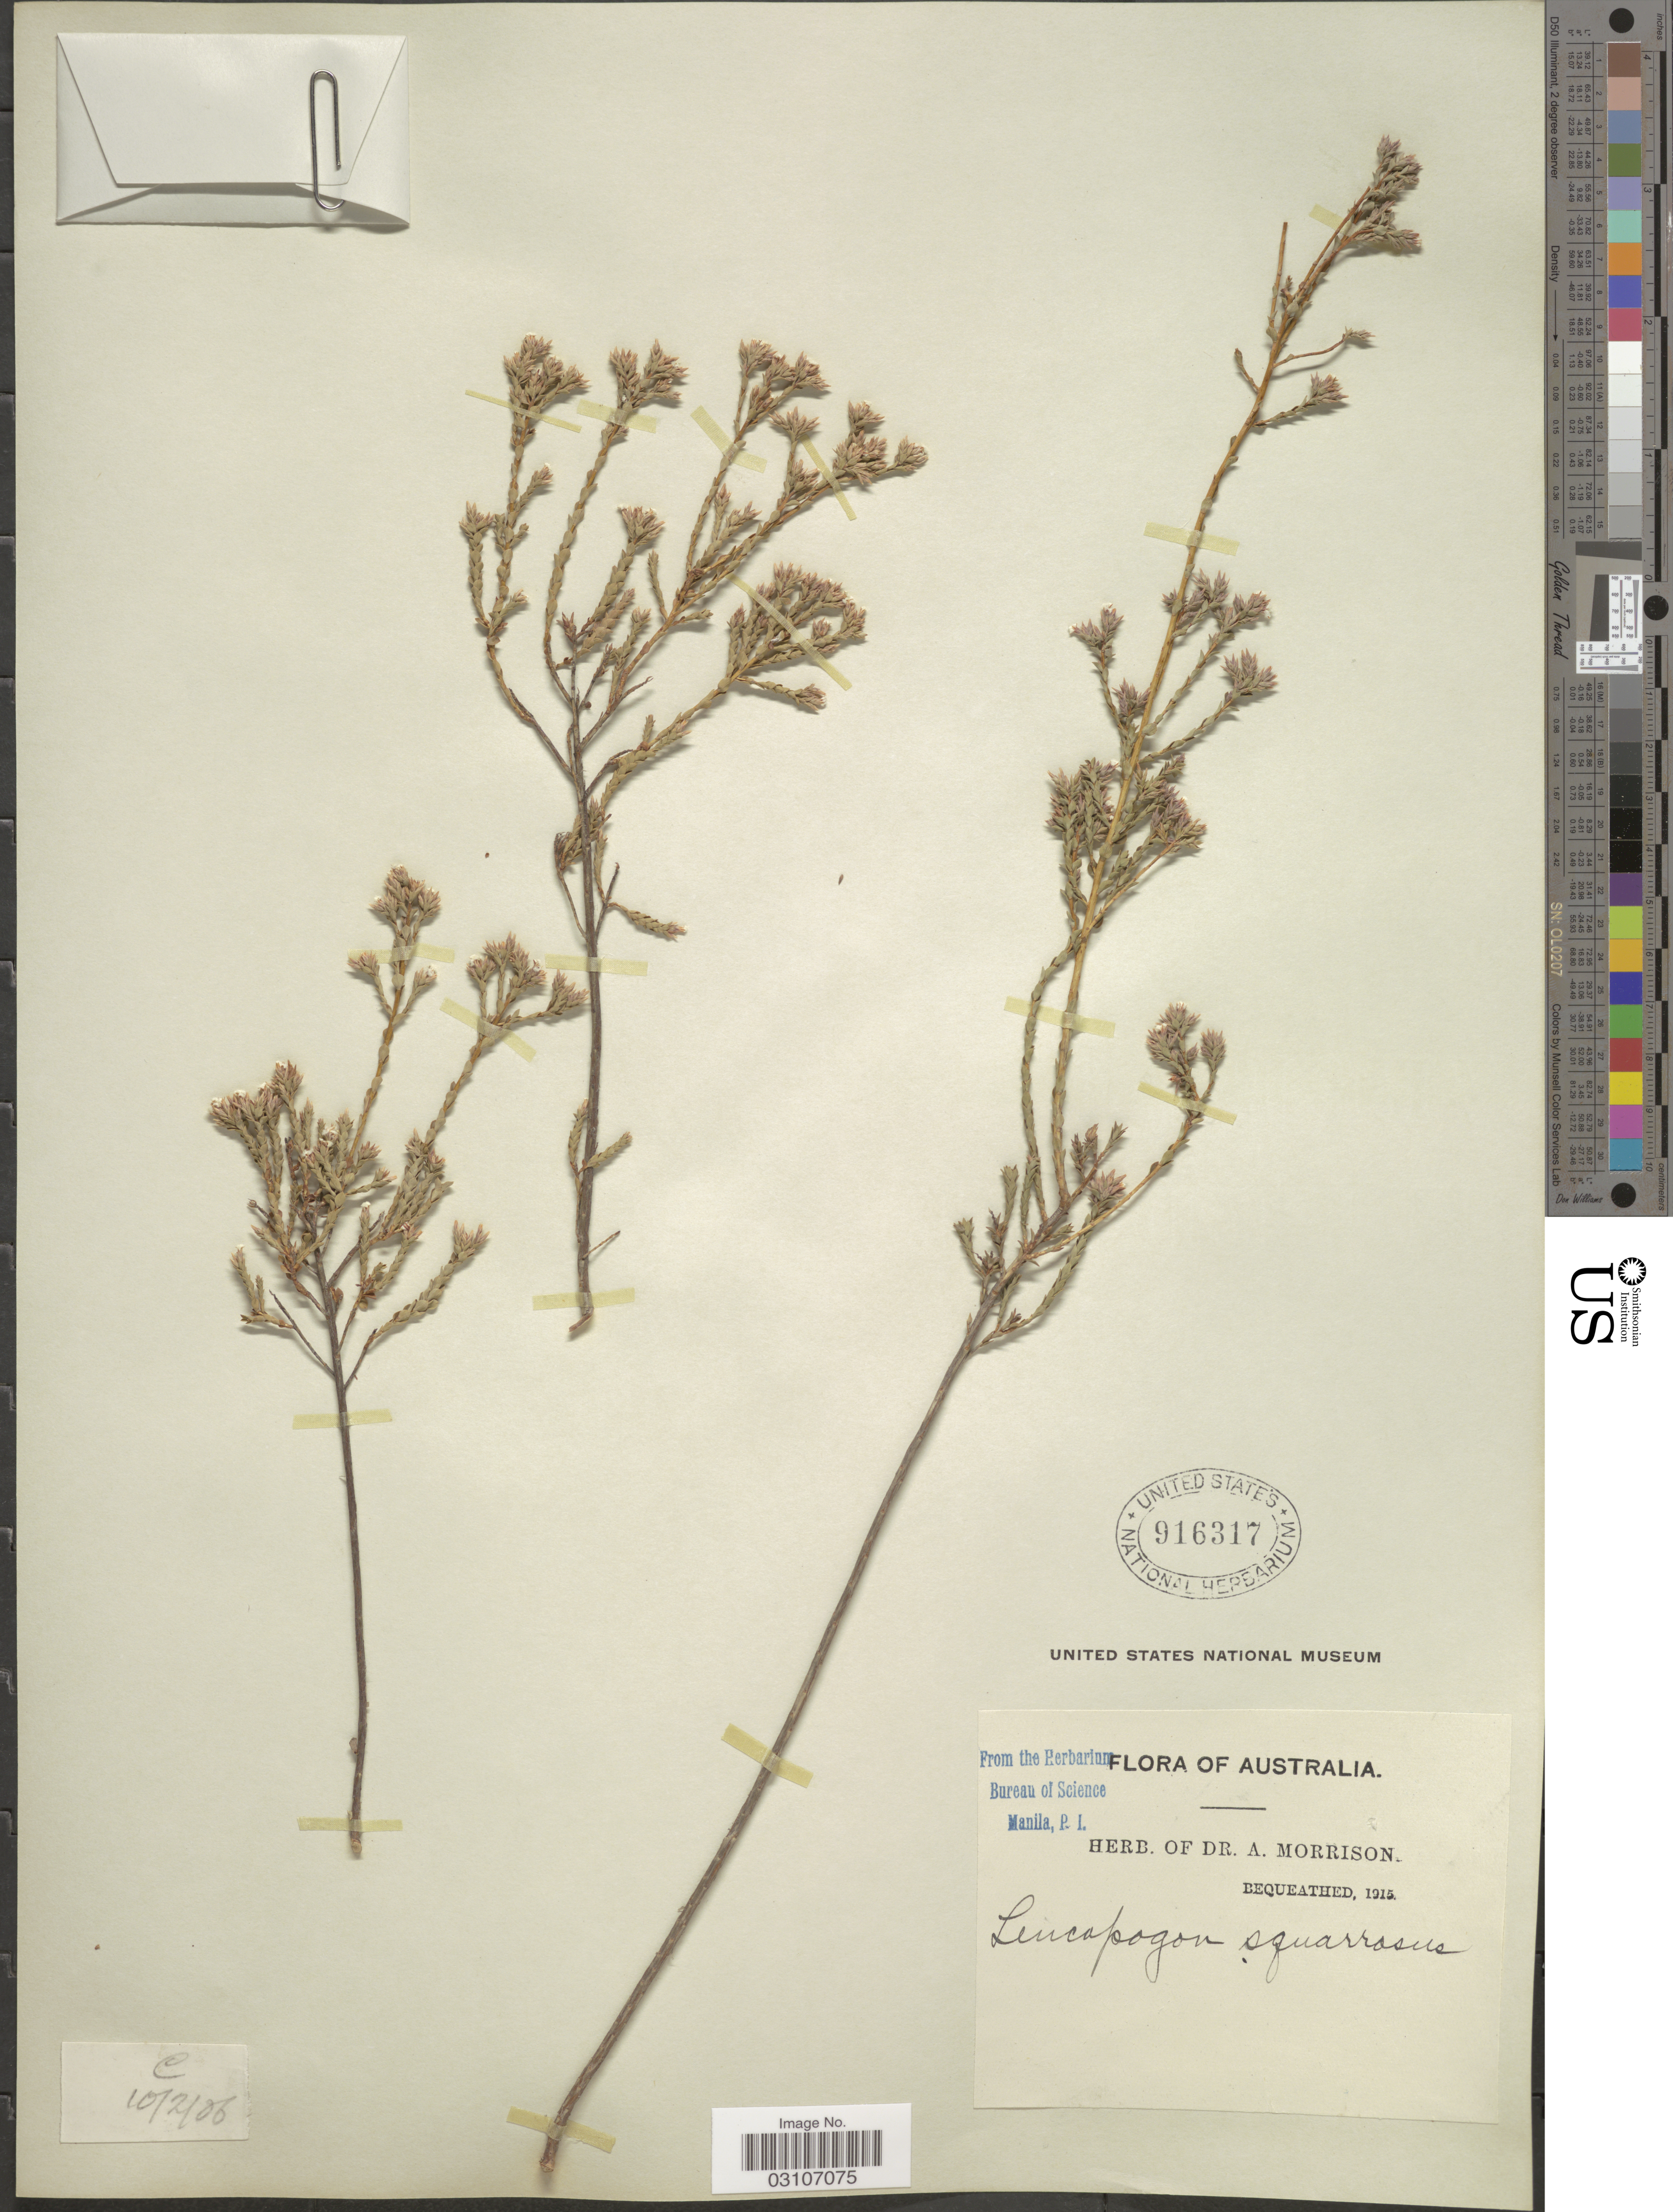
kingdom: Plantae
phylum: Tracheophyta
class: Magnoliopsida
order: Ericales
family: Ericaceae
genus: Leucopogon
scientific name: Leucopogon squarrosus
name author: Benth.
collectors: ex herb. Dr. A. Morrison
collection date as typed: Transcribed d/m/y: 10/2/6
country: Australia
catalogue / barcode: US 916317